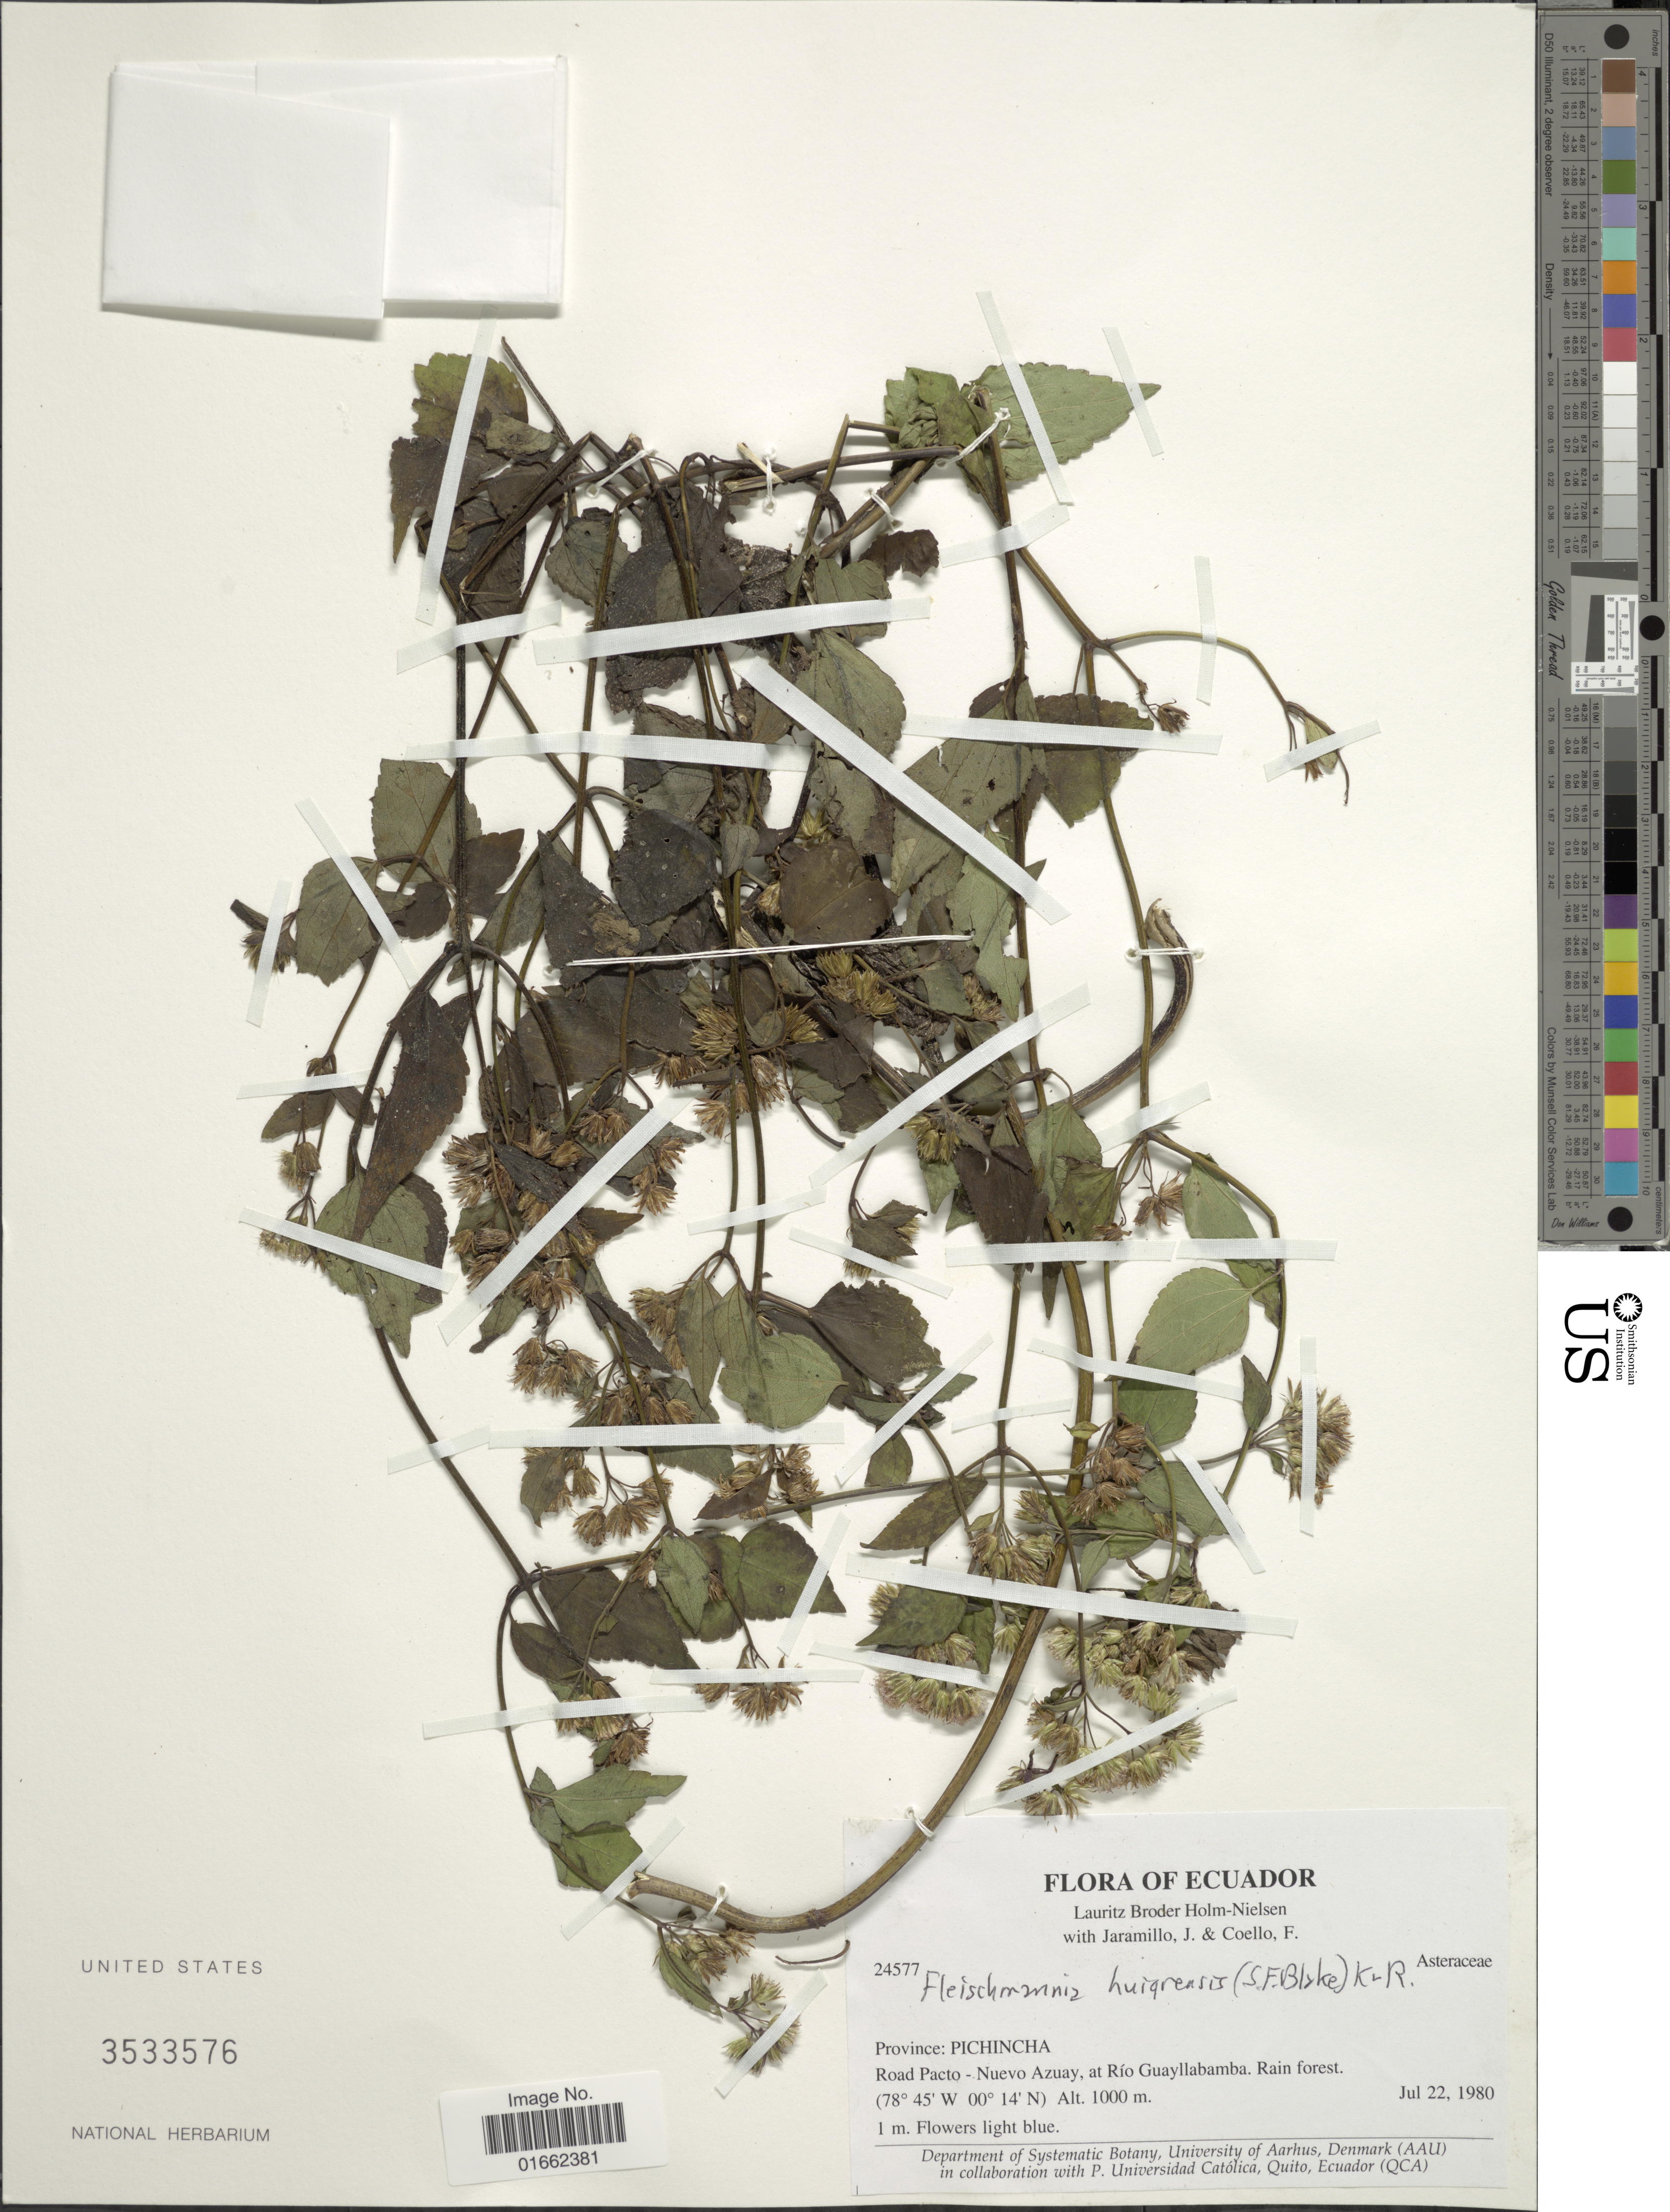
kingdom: Plantae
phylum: Tracheophyta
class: Magnoliopsida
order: Asterales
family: Asteraceae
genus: Fleischmannia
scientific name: Fleischmannia obscurifolia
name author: (Hieron.) R.M. King & H. Rob.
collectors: L. B. Holm-Nielsen, J. Jaramillo & F. Coello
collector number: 24577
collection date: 1980-07-22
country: Ecuador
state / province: Pichincha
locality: Province: Pichincha. Road Pacto - Nuevo Azuay, at Río Guayllabamba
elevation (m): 1000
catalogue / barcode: US 3533576